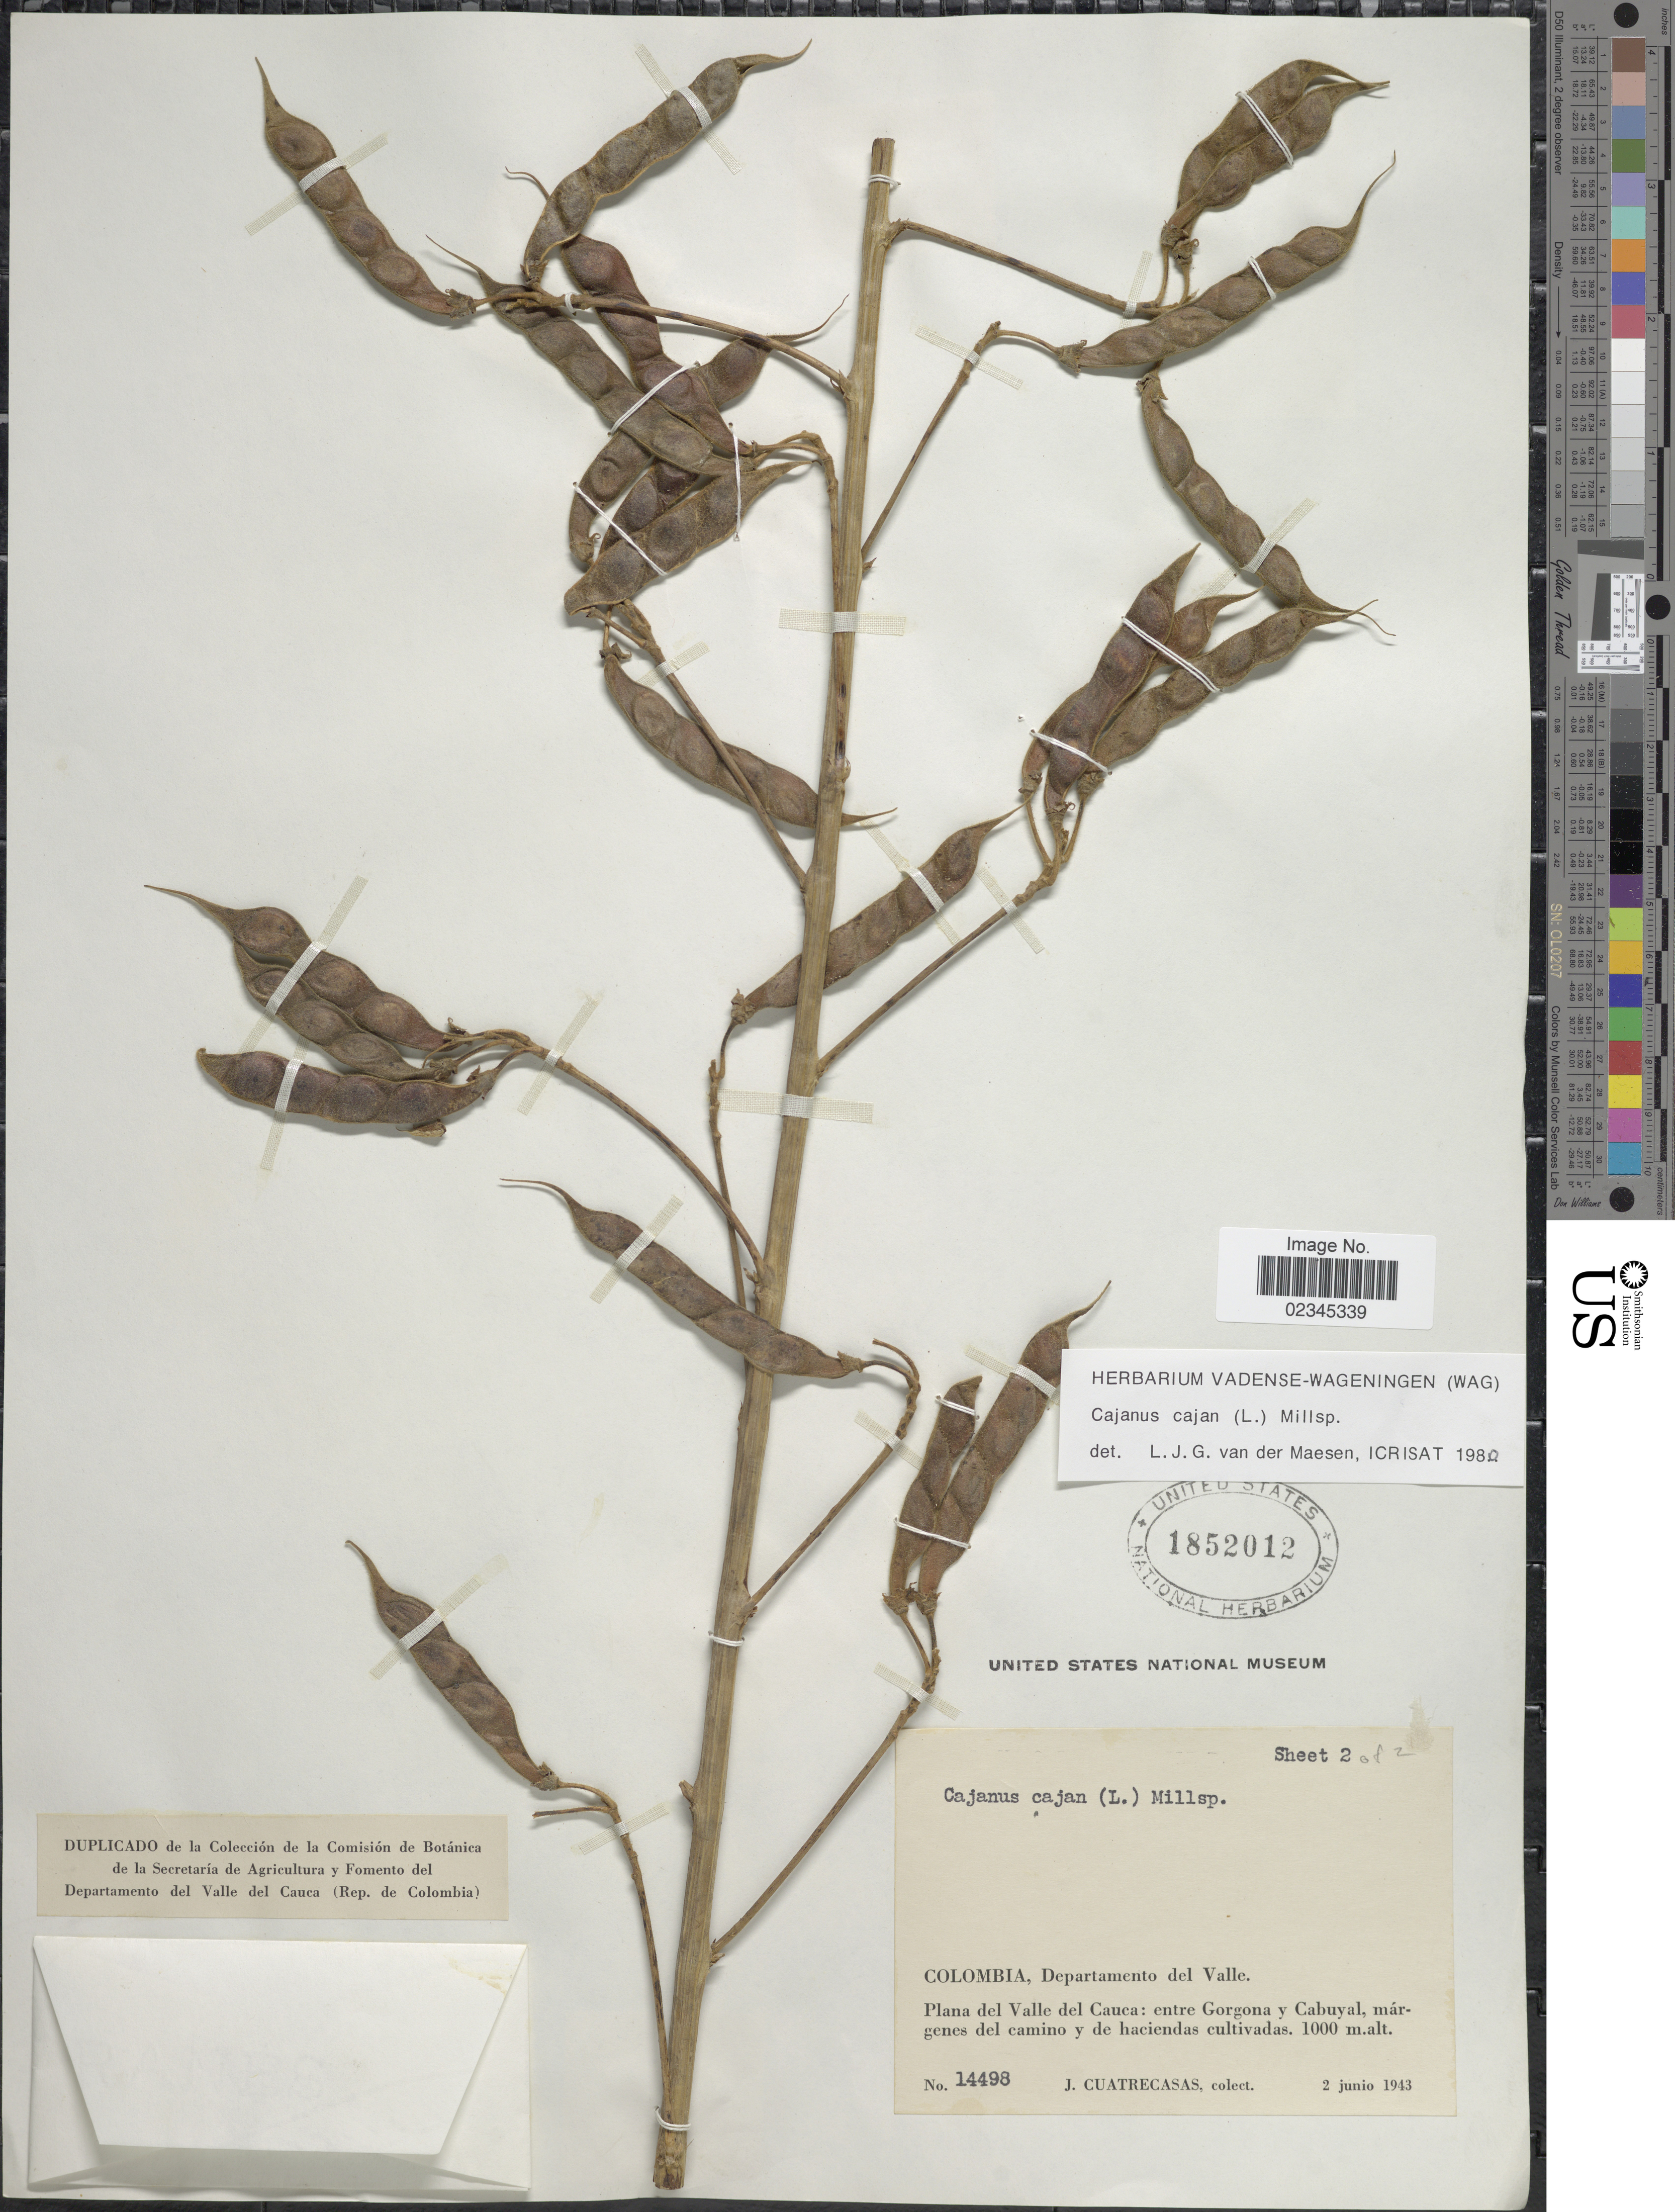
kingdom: Plantae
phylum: Tracheophyta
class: Magnoliopsida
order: Fabales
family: Fabaceae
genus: Cajanus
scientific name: Cajanus cajan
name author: (L.) Huth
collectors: J. Cuatrecasas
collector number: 14498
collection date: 1943-06-02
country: Colombia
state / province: Valle del Cauca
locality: Departamento del Valle. entre Gorgona y Cabuyal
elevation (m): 1000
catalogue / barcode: US 1852012